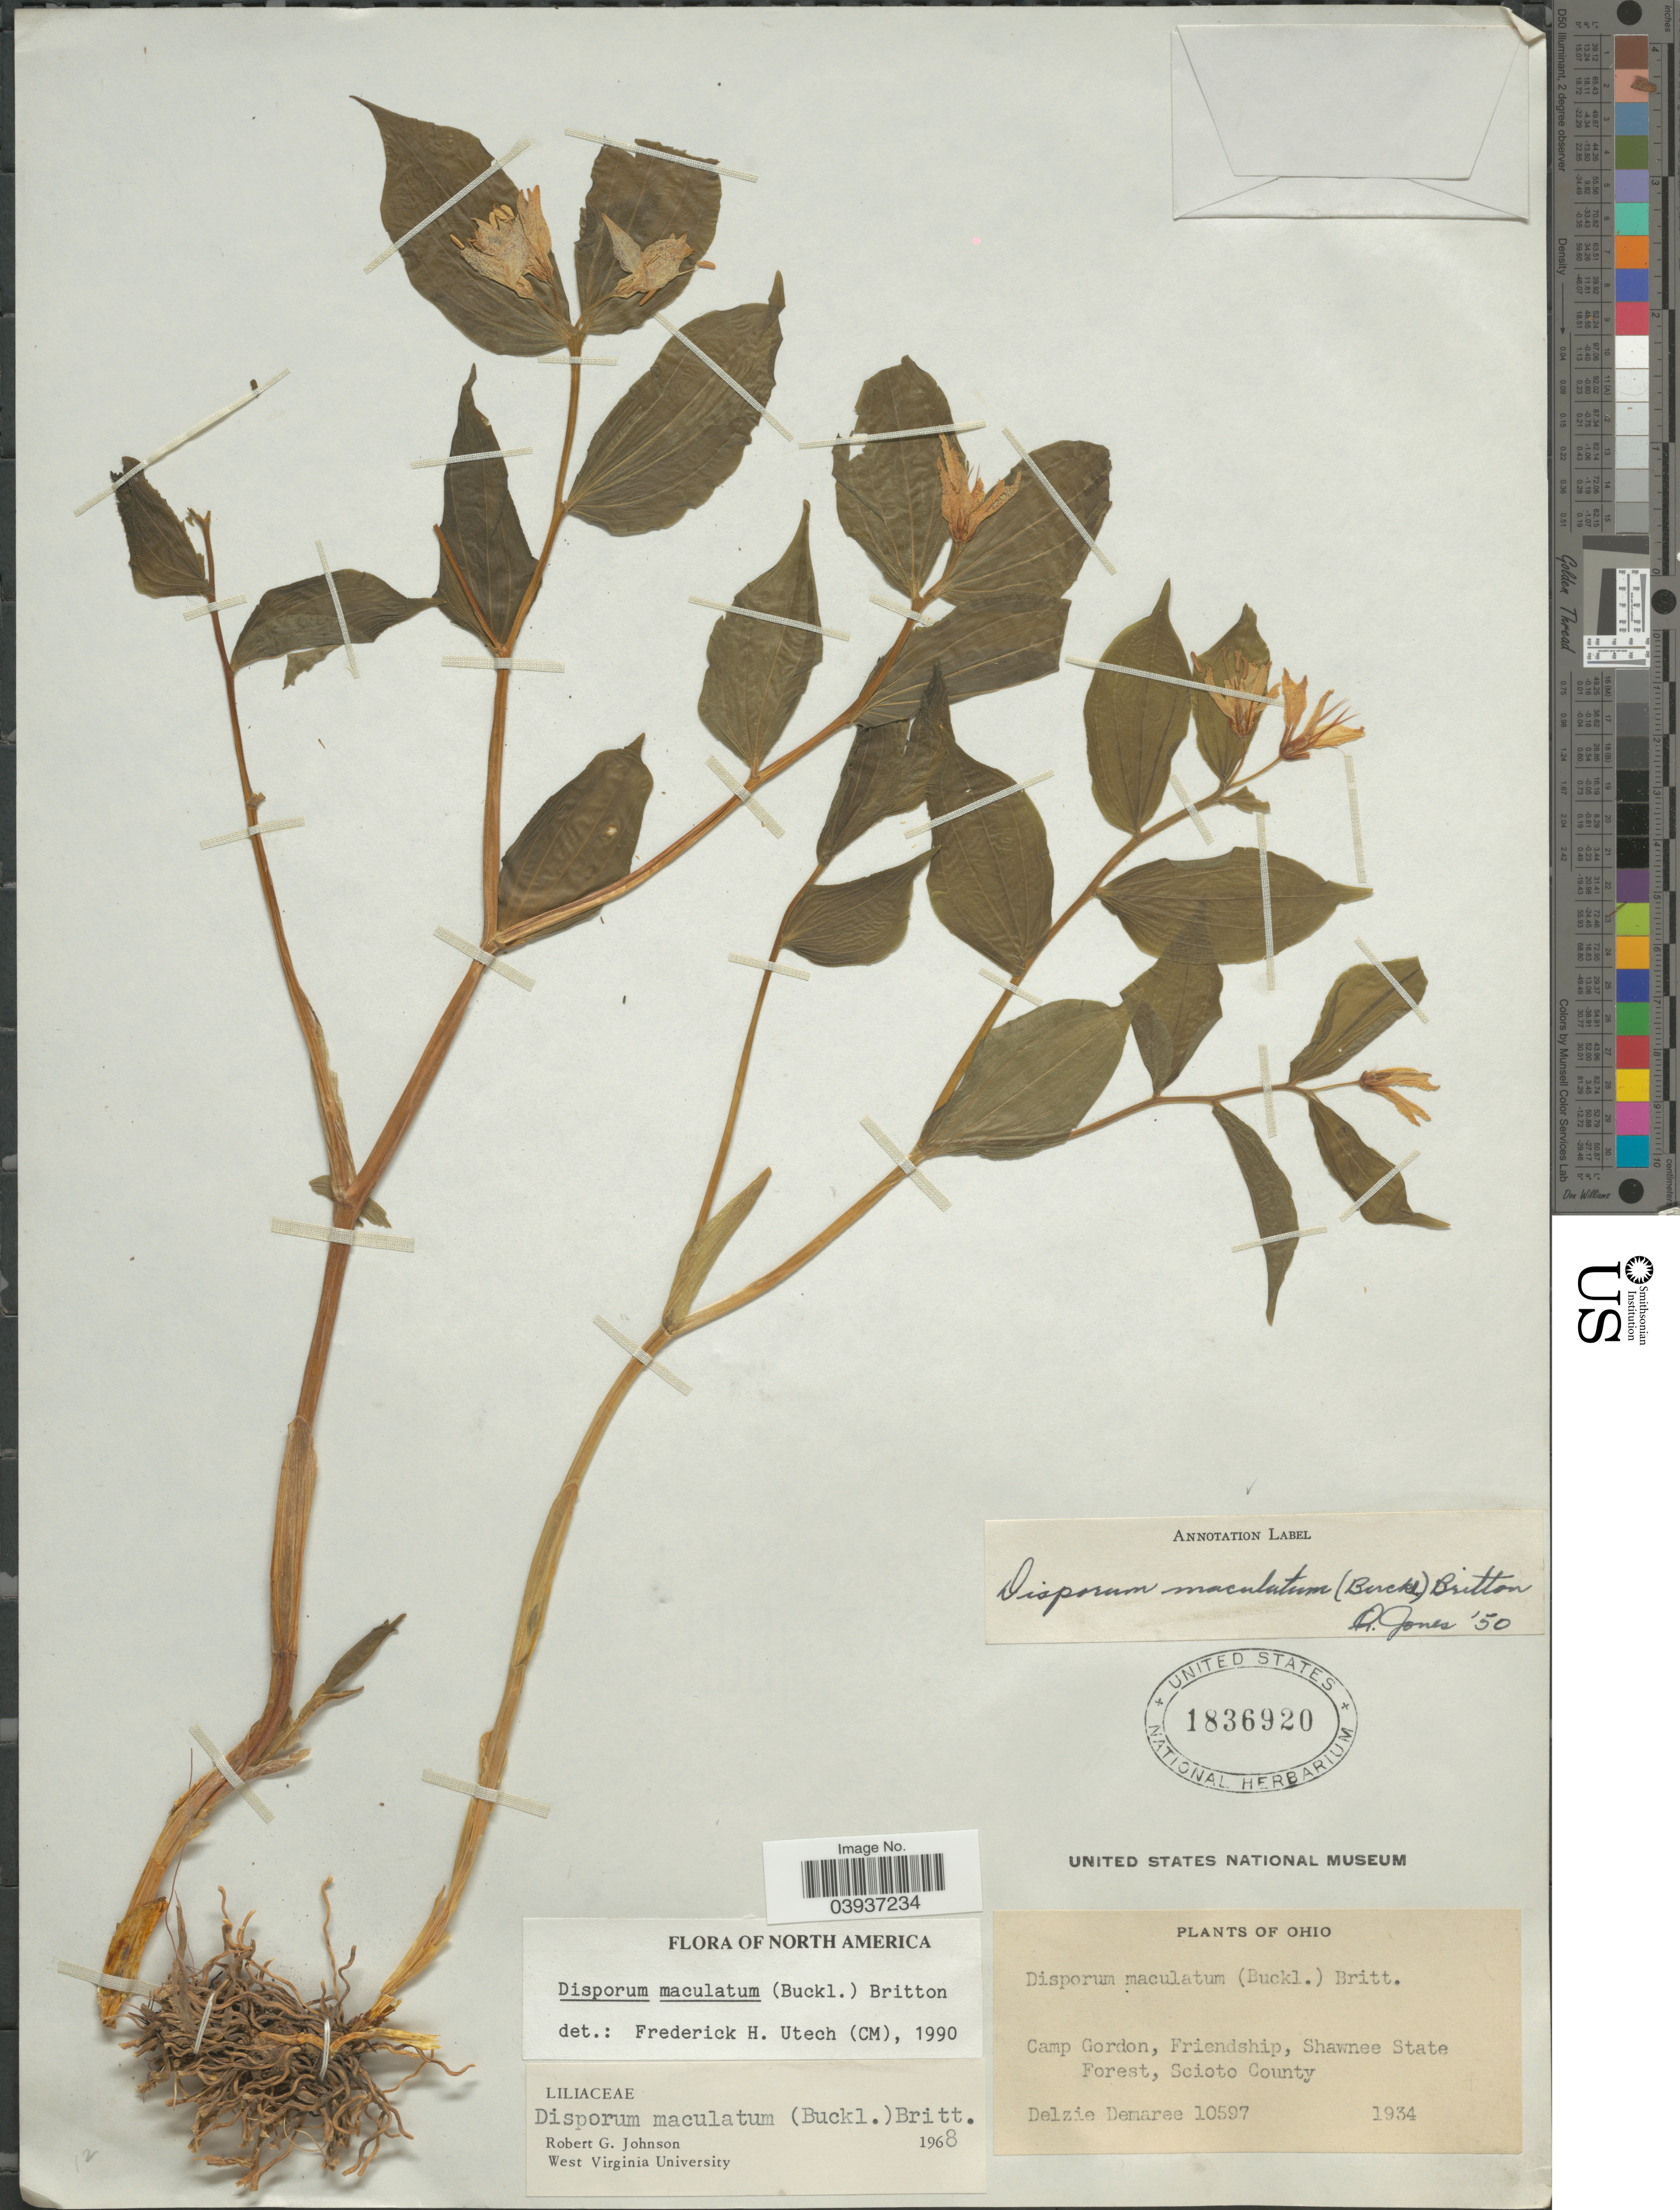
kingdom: Plantae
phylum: Tracheophyta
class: Liliopsida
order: Liliales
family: Colchicaceae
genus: Disporum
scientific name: Disporum maculatum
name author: (Buckley) Britton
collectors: D. Demaree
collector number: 10597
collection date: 1934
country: United States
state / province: Ohio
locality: Camp Gordon, Friendship, Shawnee State Forest, Scioto County.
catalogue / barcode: US 1836920